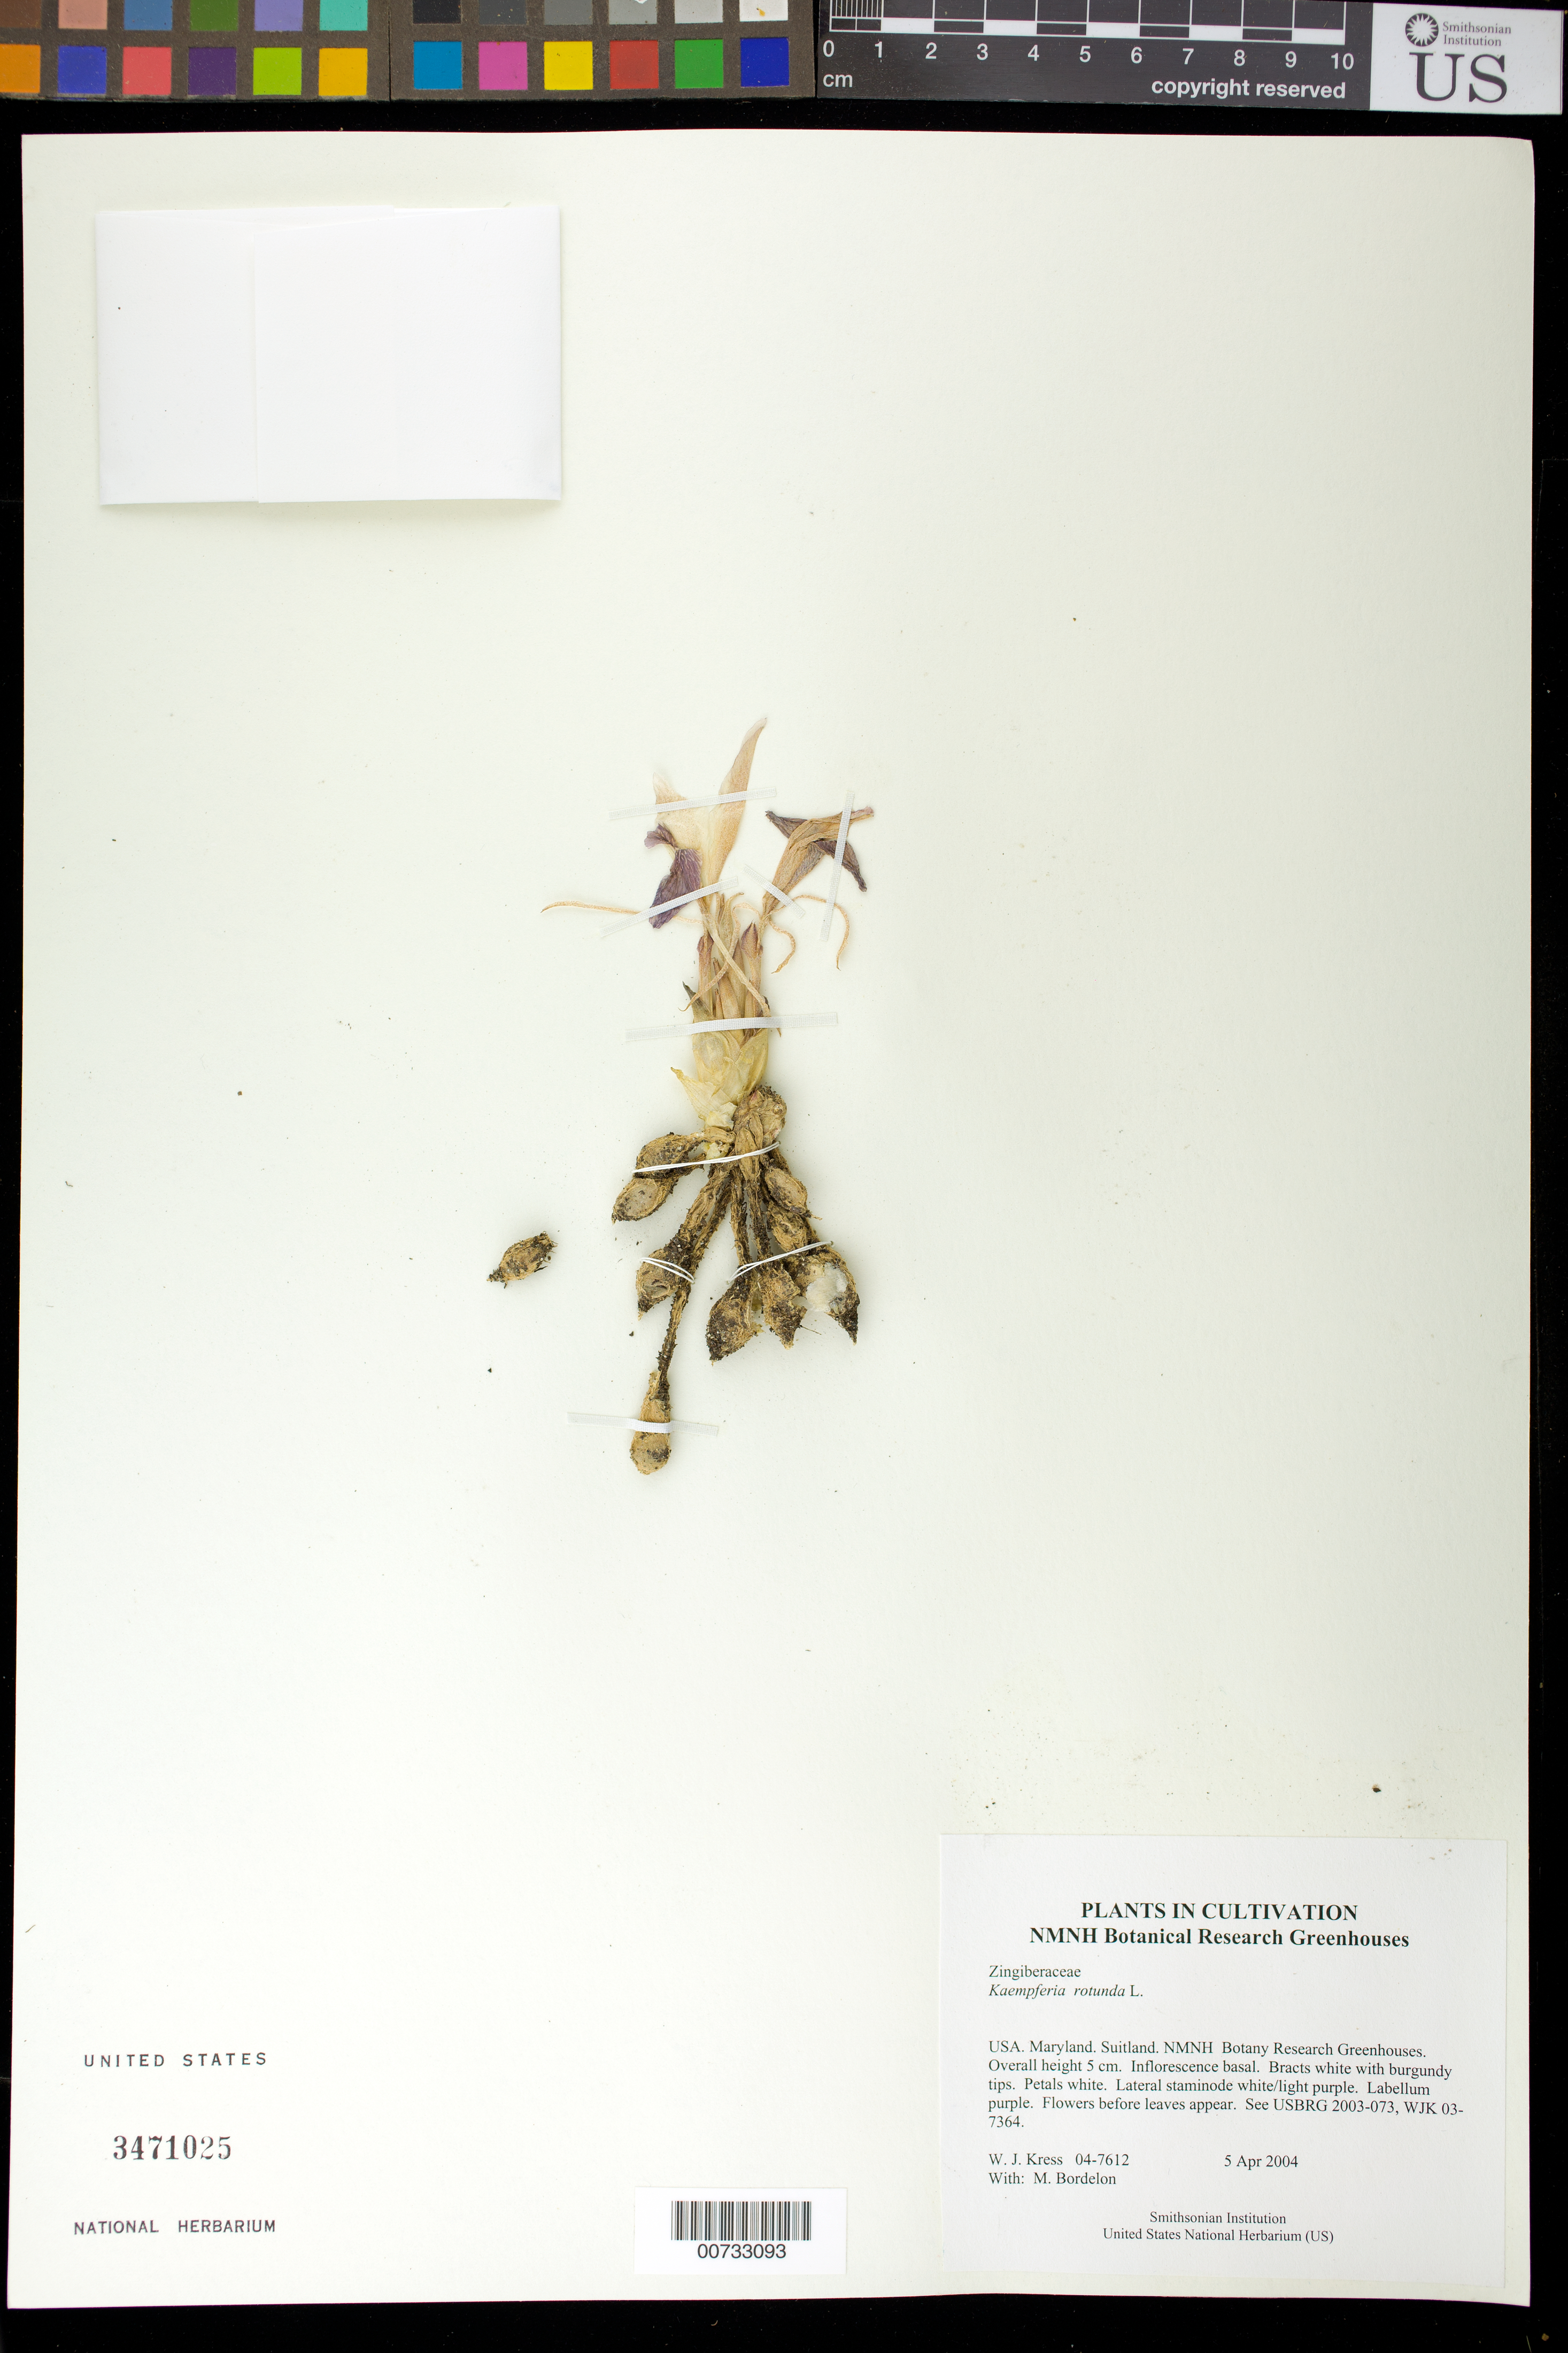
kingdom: Plantae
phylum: Tracheophyta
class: Liliopsida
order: Zingiberales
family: Zingiberaceae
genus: Kaempferia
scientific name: Kaempferia rotunda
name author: L.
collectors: W. J. Kress & M. Bordelon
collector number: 04-7612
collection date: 2004-04-05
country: United States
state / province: Maryland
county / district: Prince George's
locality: NMNH Botany Research Greenhouses. Suitland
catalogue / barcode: US 3471025